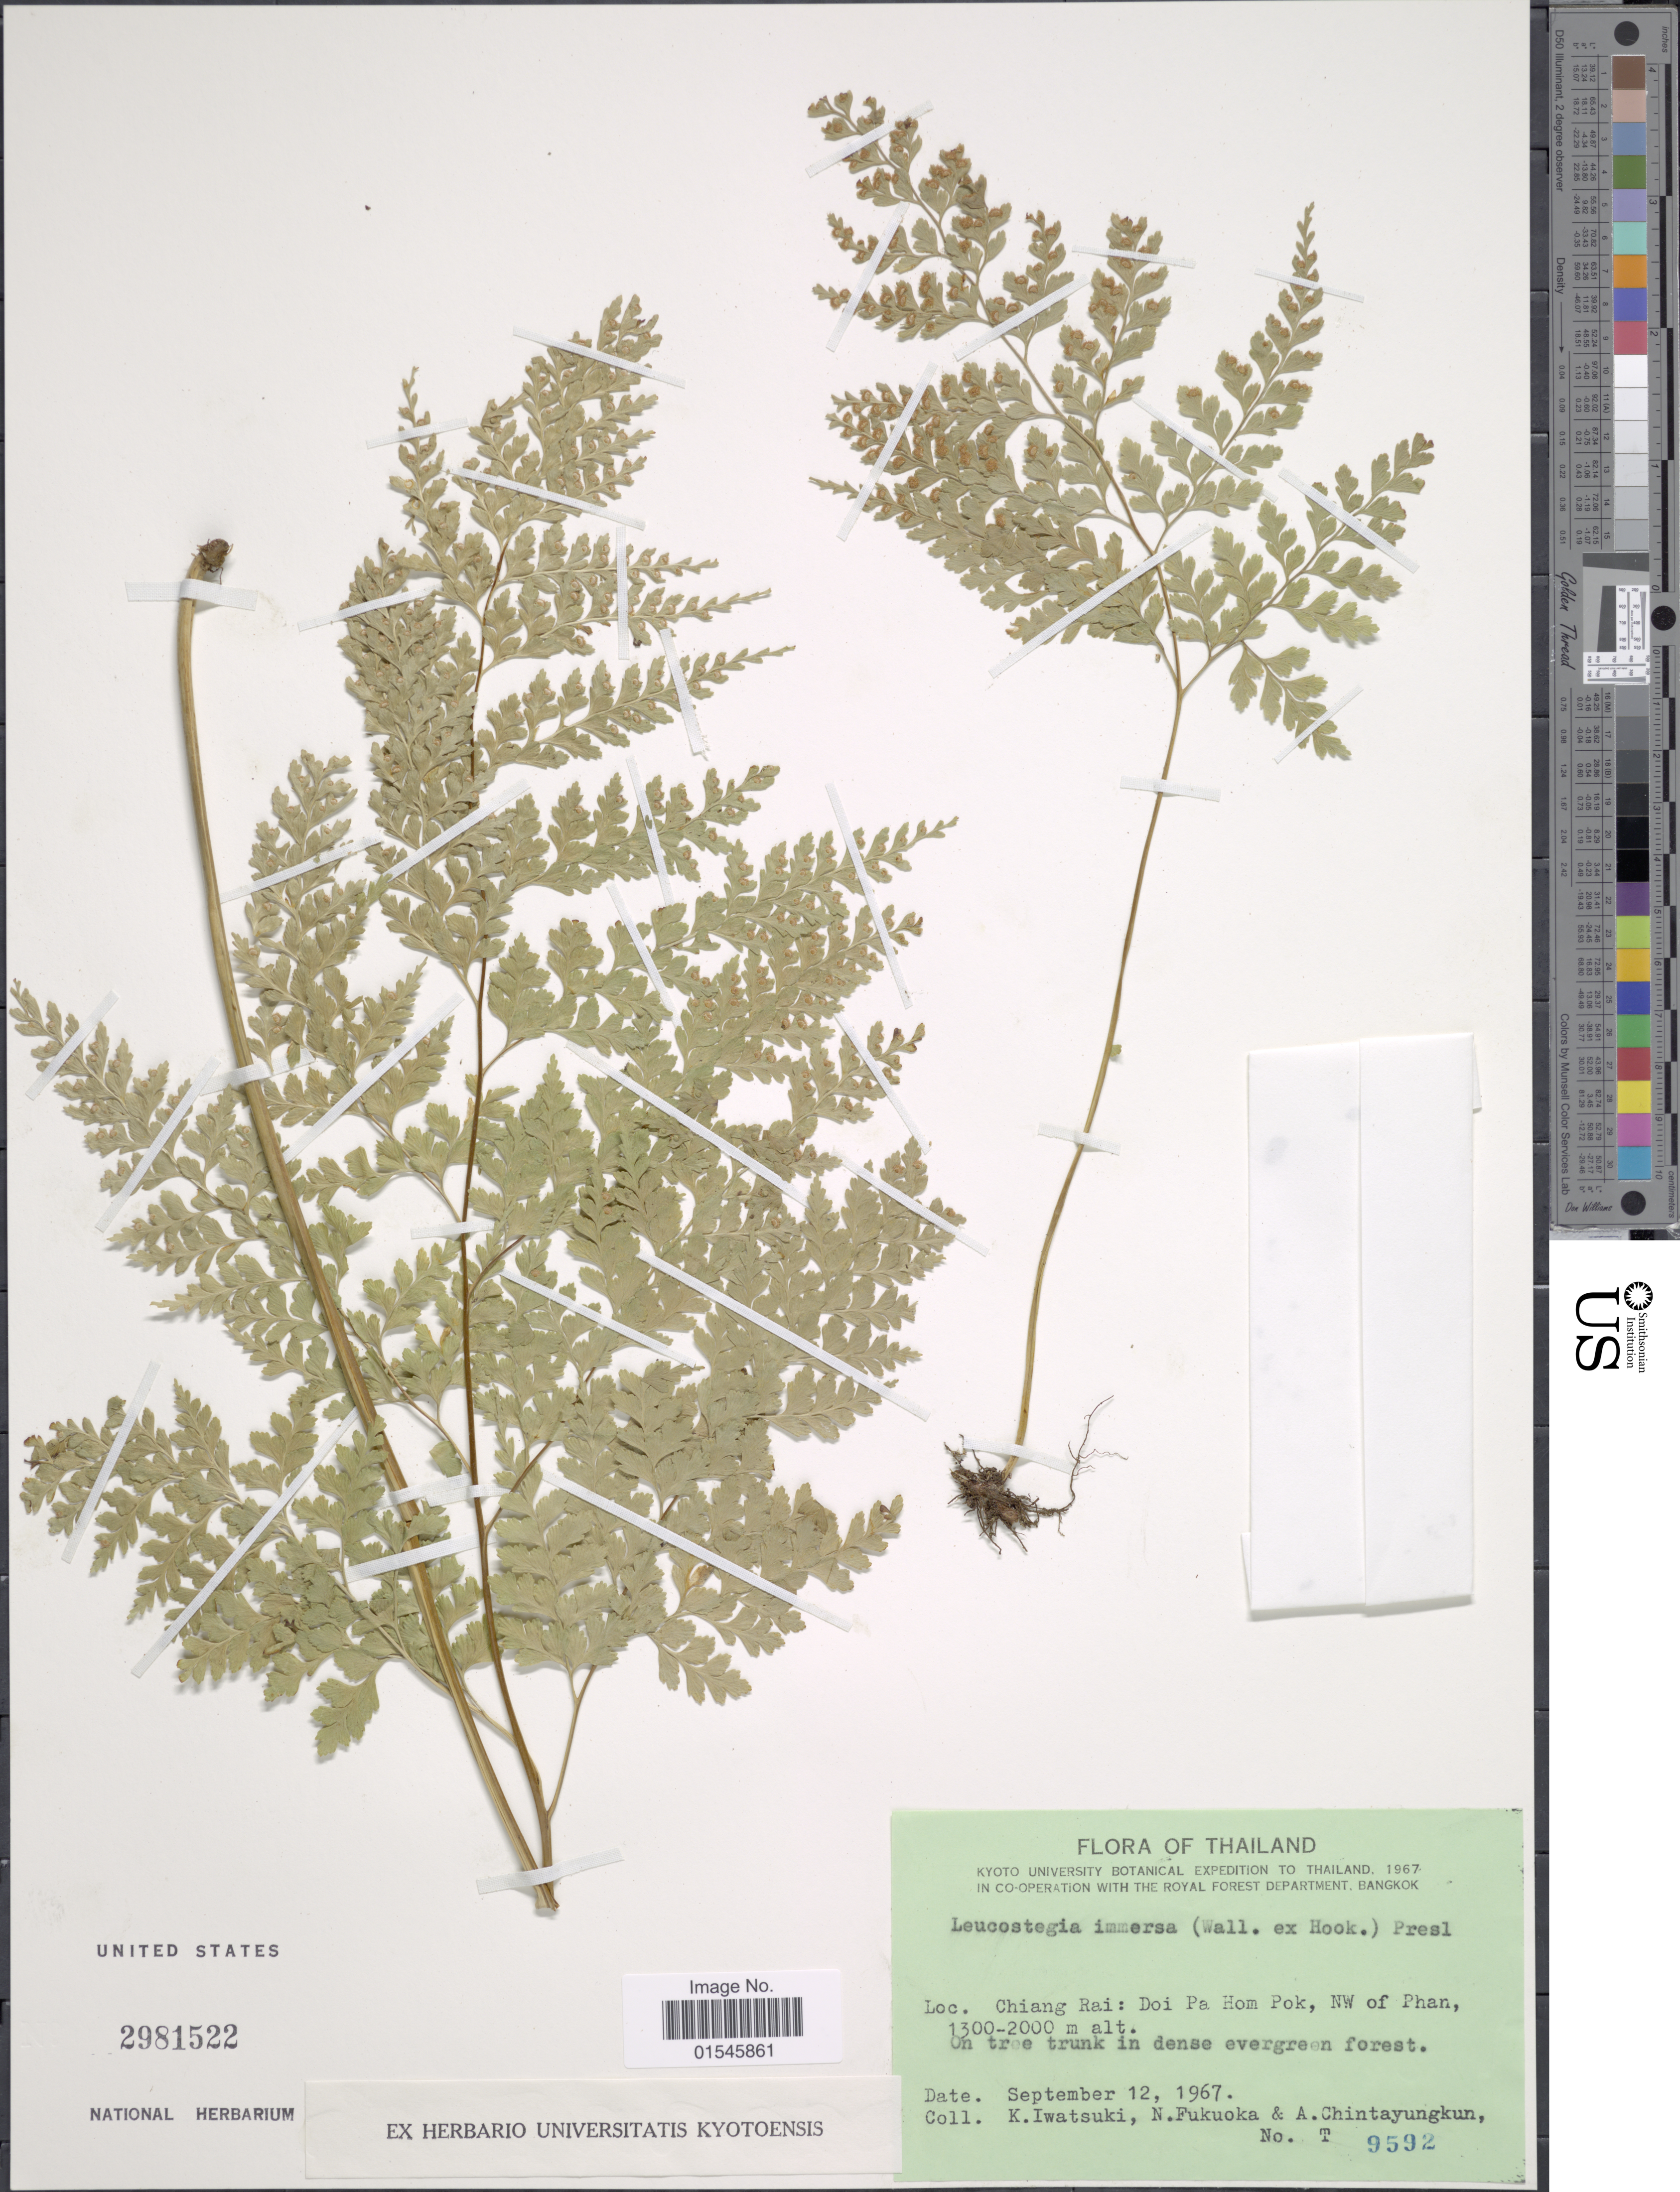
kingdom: Plantae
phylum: Tracheophyta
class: Polypodiopsida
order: Polypodiales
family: Hypodematiaceae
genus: Leucostegia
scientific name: Leucostegia truncata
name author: (D. Don) Fraser-Jenk.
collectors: K. Iwatsuki, N. Fukuoka & A. Chintayungkun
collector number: T 9592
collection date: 1967-09-12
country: Thailand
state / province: Chiang Rai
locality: Chiang Rai: Doi Pa Hom Pok, NW of Phan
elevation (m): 1300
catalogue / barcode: US 2981522